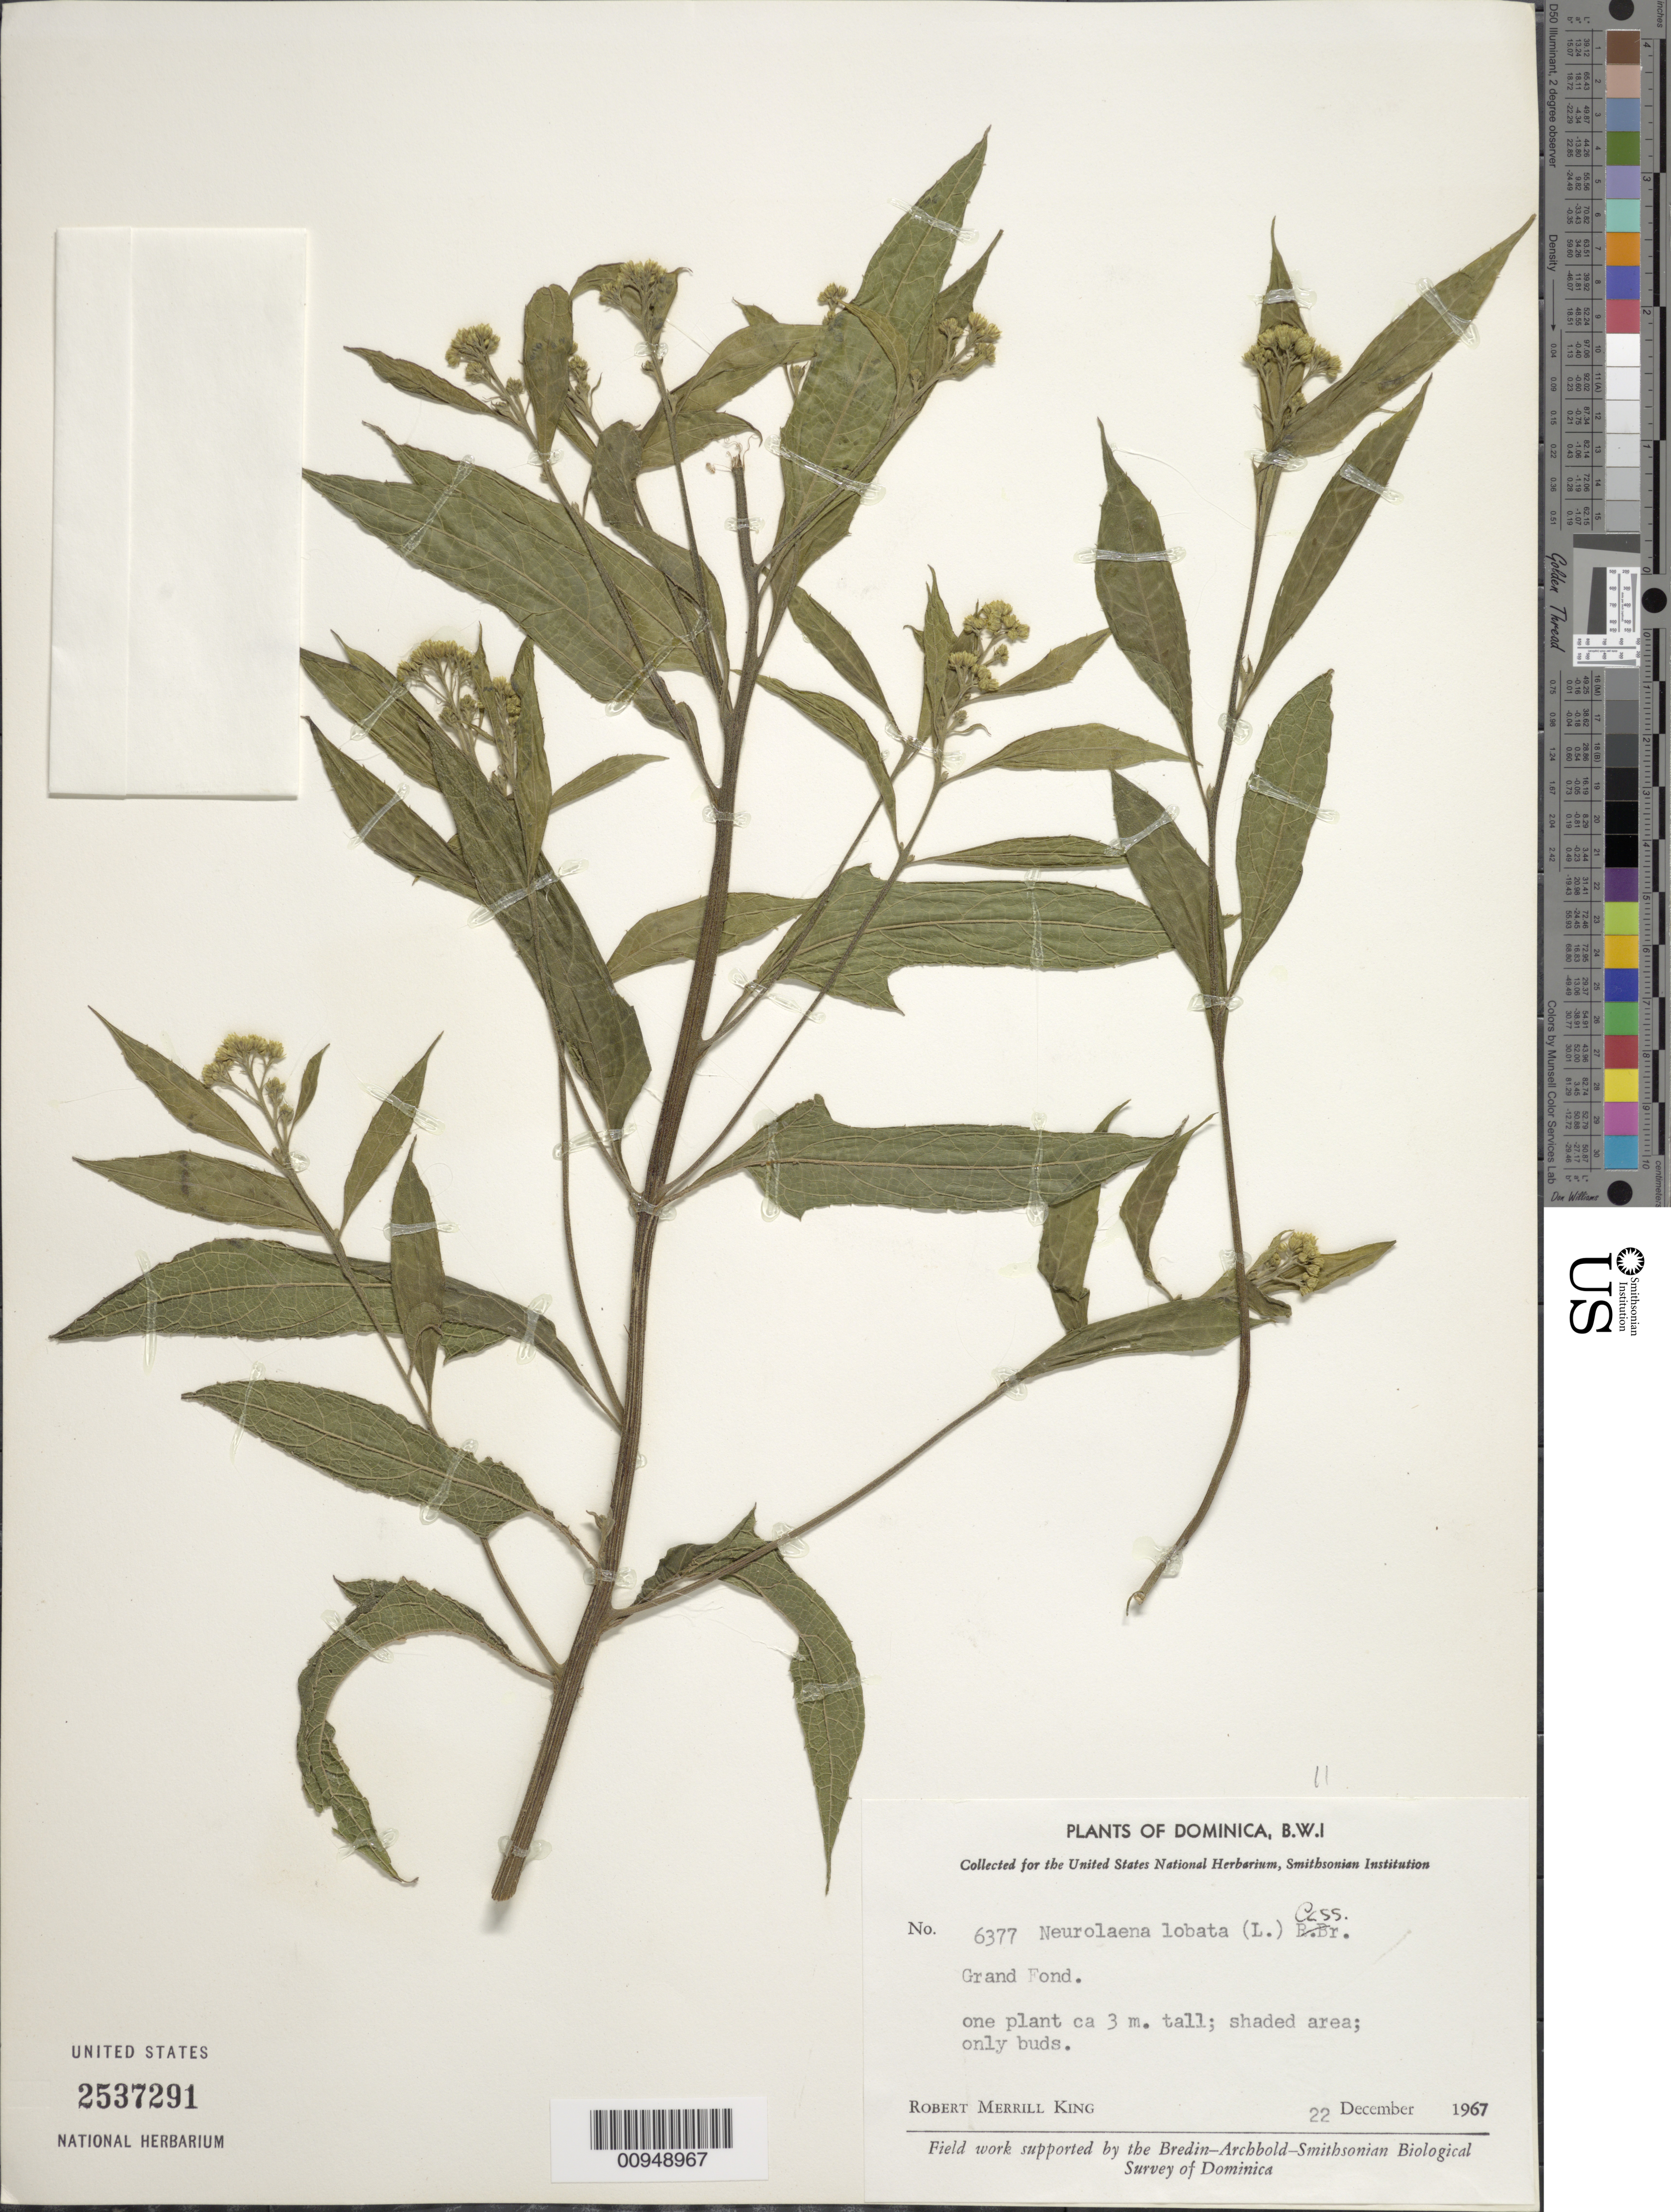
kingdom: Plantae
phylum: Tracheophyta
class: Magnoliopsida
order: Asterales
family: Asteraceae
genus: Neurolaena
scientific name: Neurolaena lobata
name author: (L.) R. Br. ex Cass.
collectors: R. M. King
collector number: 6377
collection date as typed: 22 Dec 1967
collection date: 1967-12-22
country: Dominica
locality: Grand Fond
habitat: Shaded area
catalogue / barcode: US 2537291